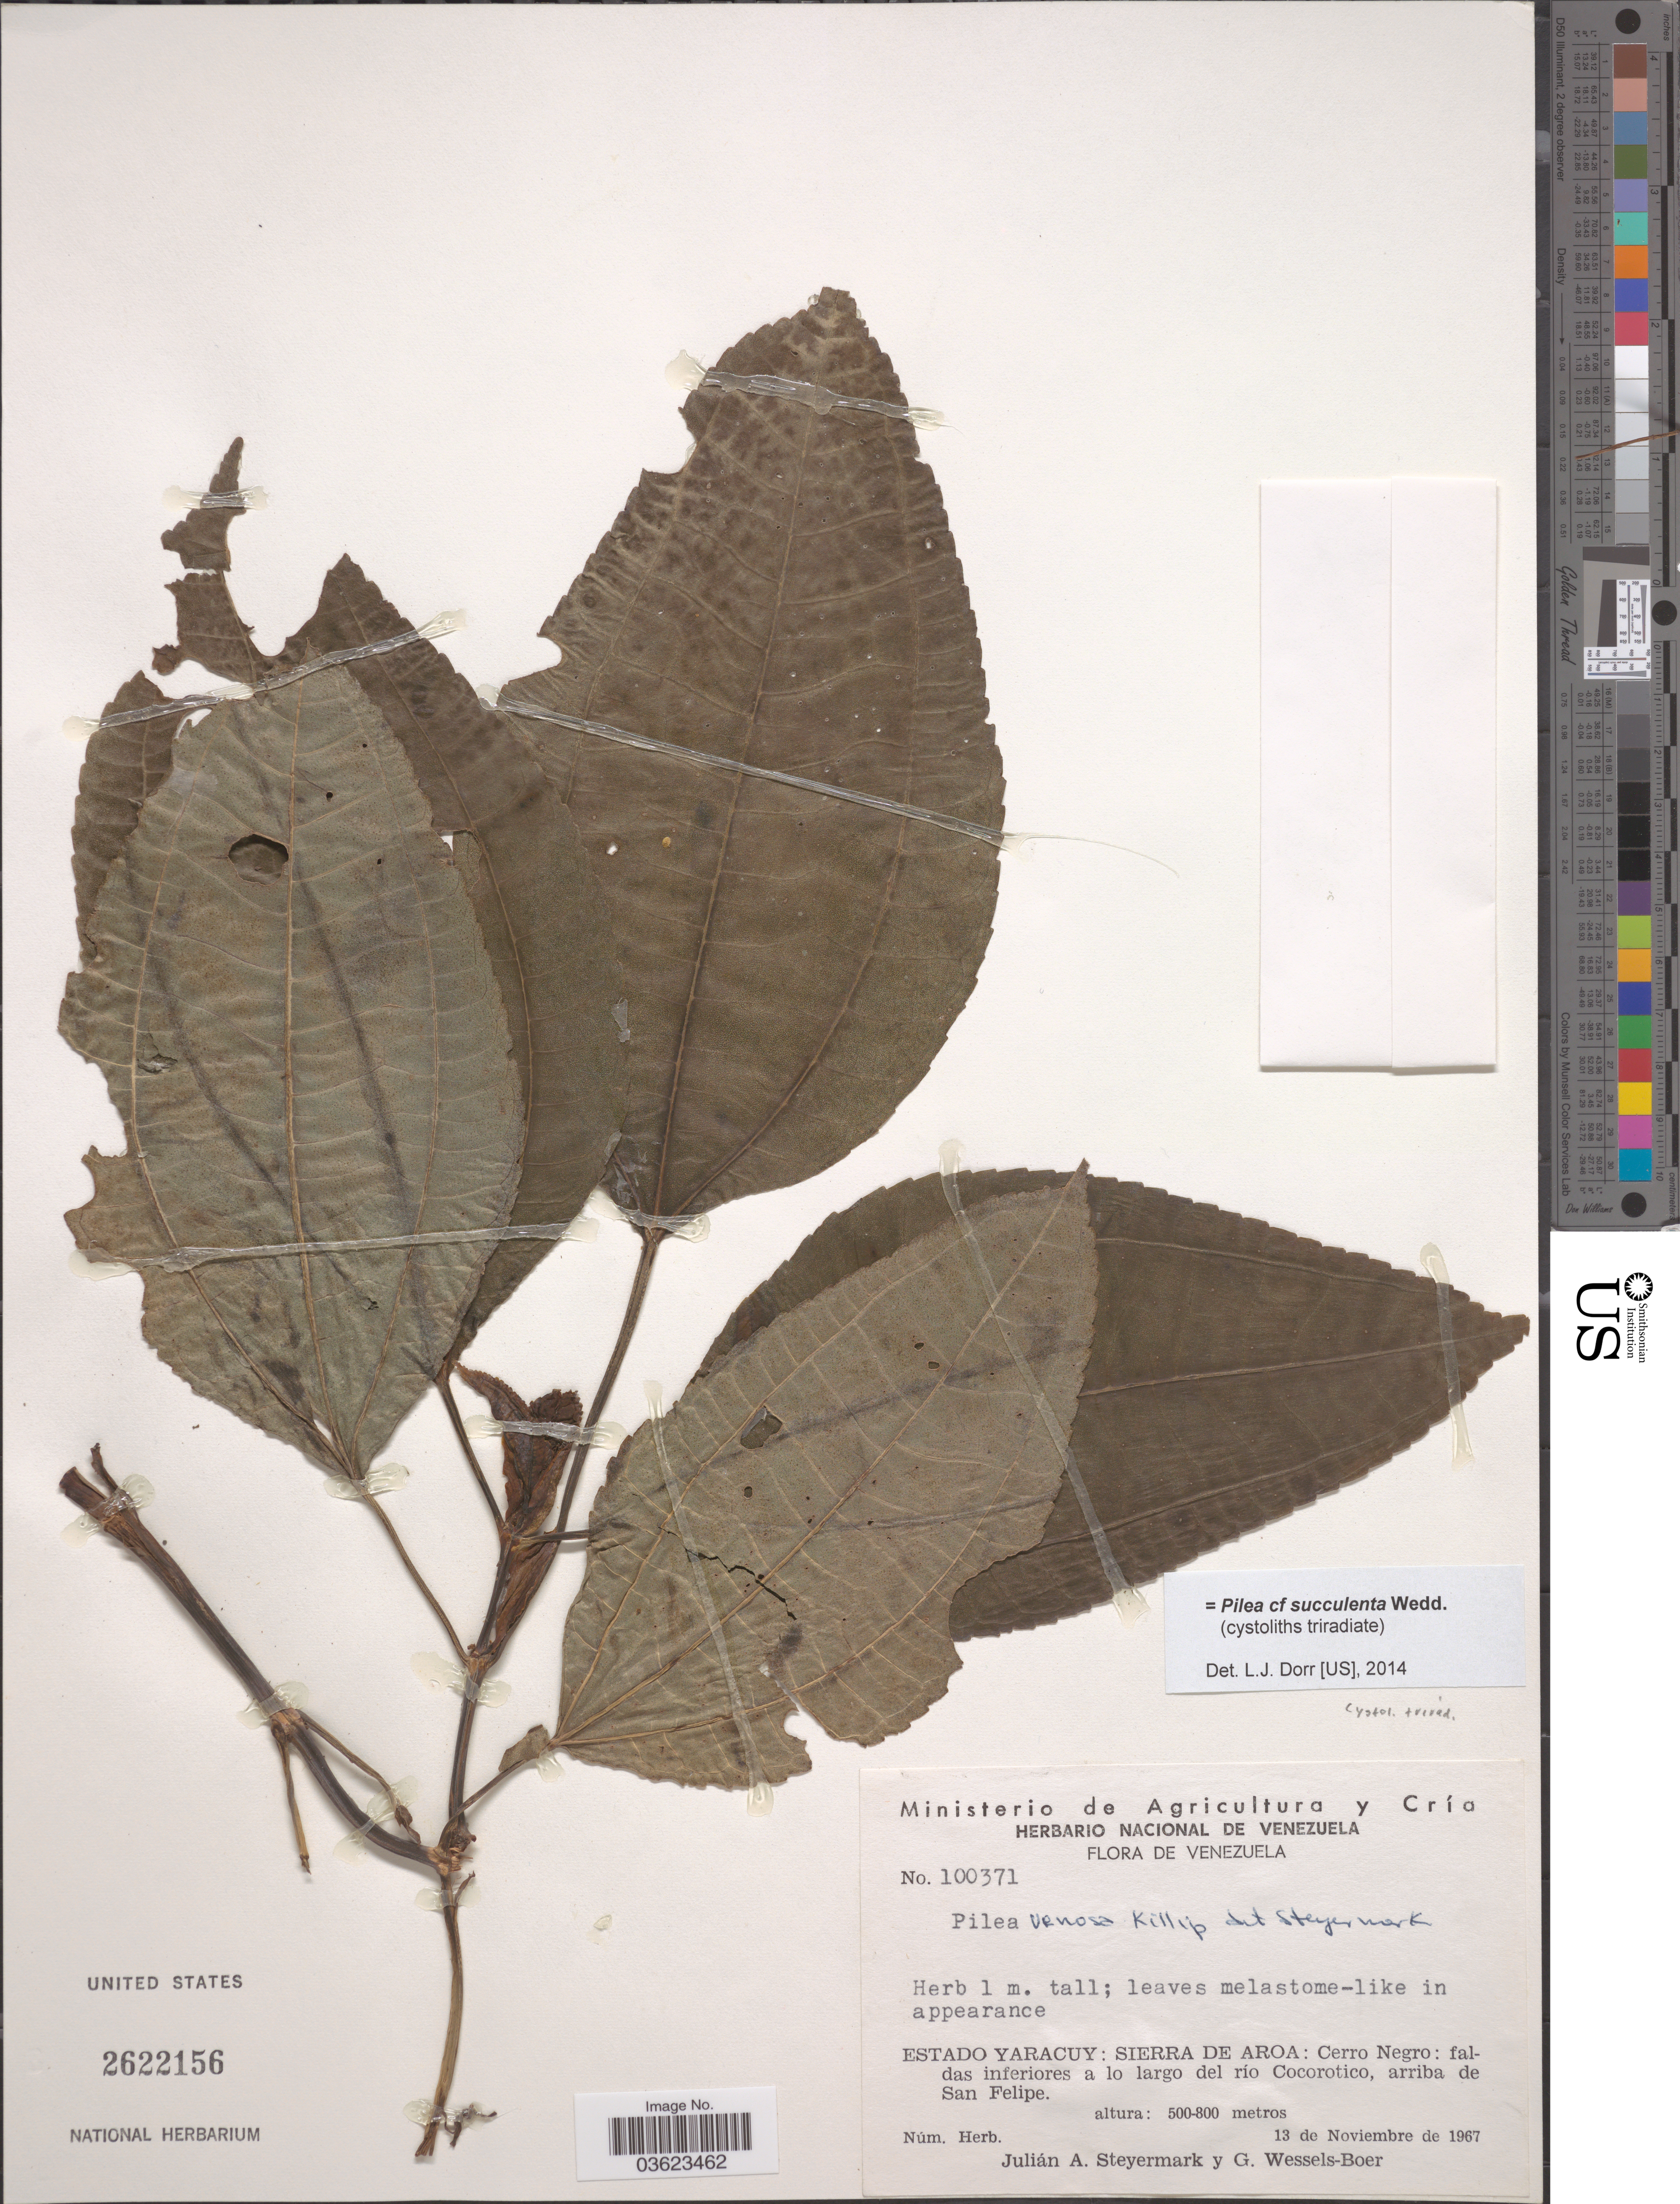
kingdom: Plantae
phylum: Tracheophyta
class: Magnoliopsida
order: Rosales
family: Urticaceae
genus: Pilea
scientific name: Pilea succulenta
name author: Wedd.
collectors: J. Steyermark & G. Wessels Boer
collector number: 100371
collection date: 1967-11-13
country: Venezuela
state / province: Yaracuy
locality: Estado Yaracuy: Sierra de Aroa: Cerro Negro: faldas inferiores a lo largo del río Cocorotico, arriba de San Felipe.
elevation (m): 500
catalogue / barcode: US 2622156